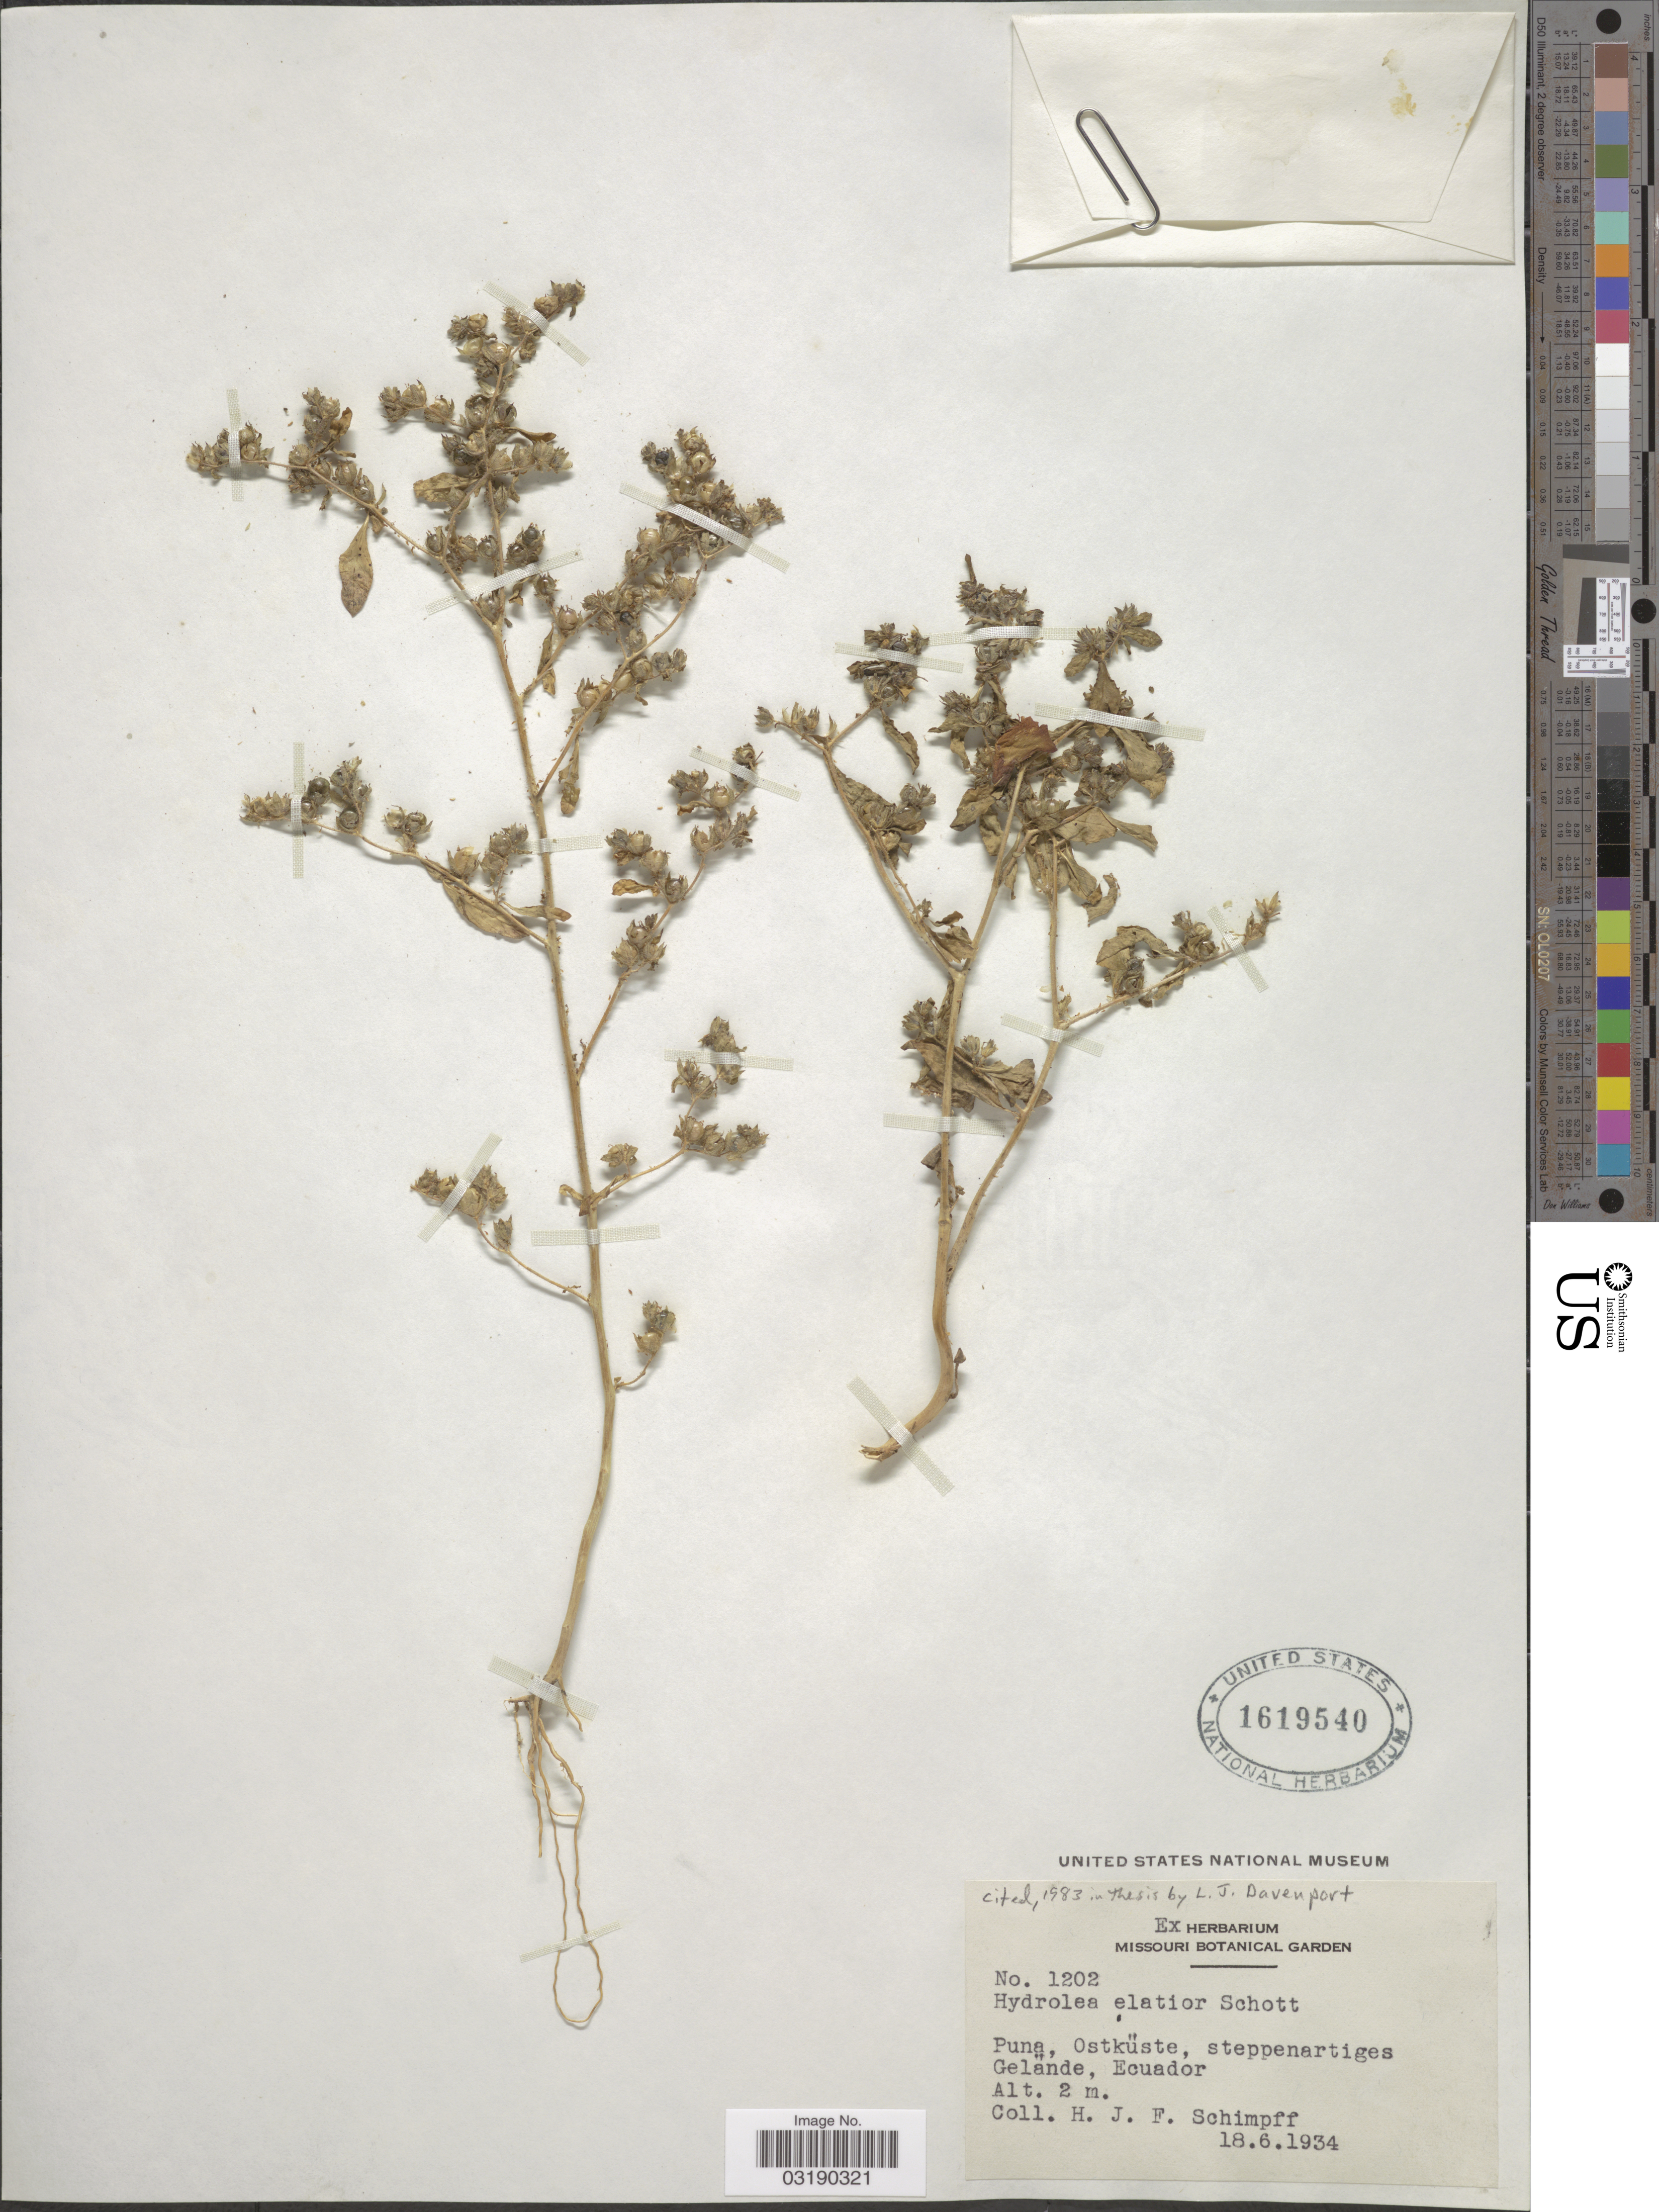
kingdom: Plantae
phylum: Tracheophyta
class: Magnoliopsida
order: Solanales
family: Hydroleaceae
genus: Hydrolea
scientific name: Hydrolea elatior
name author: Schott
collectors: H. Schimpff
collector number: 1202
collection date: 1934-06-18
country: Ecuador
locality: Puna, Ostküste, steppenartiges Gelände.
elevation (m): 2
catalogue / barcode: US 1619540